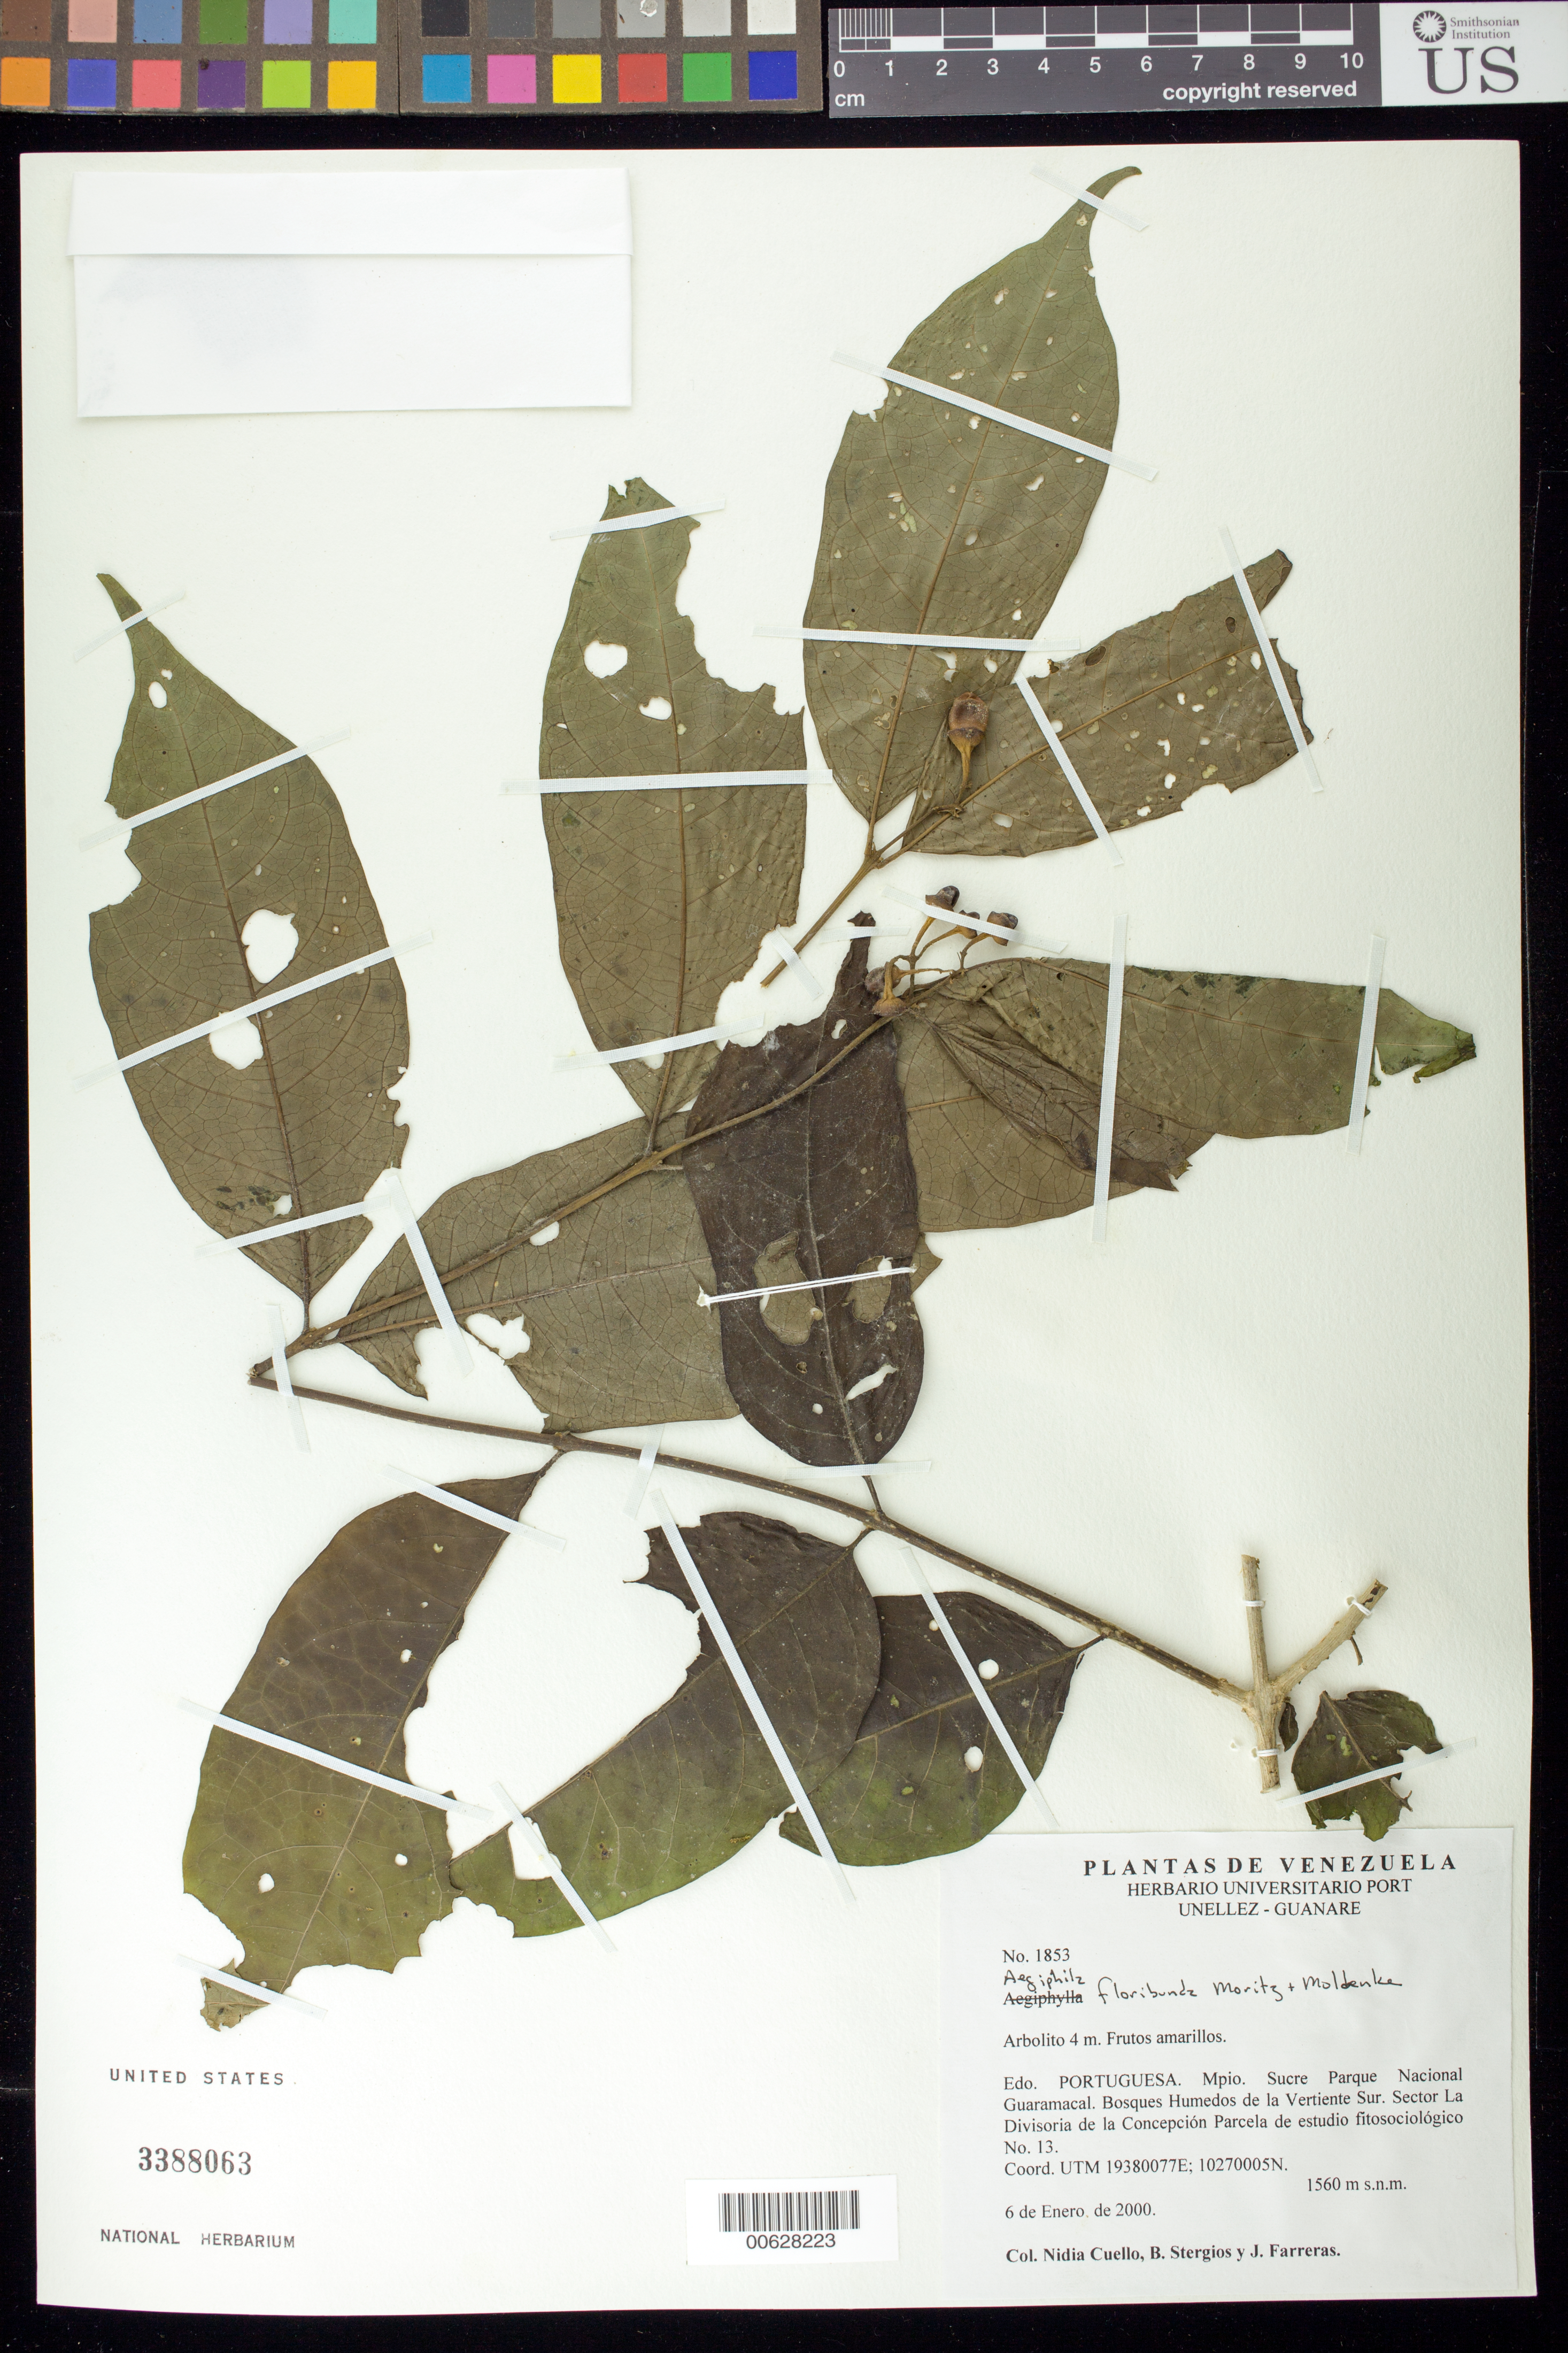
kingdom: Plantae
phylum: Tracheophyta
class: Magnoliopsida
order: Lamiales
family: Lamiaceae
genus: Aegiphila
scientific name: Aegiphila floribunda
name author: O. Moritz & Moldenke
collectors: N. L. Cuello, B. G. Stergios & J. Farraras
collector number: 1853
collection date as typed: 06 Jan 2000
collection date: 2000-01-06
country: Venezuela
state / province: Portuguesa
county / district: Sucre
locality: Parque Nacional Guaramacal. Sector La Divisoria de la Concepción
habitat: Bosques húmedos de la vertiente sur.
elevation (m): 1560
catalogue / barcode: US 3388063